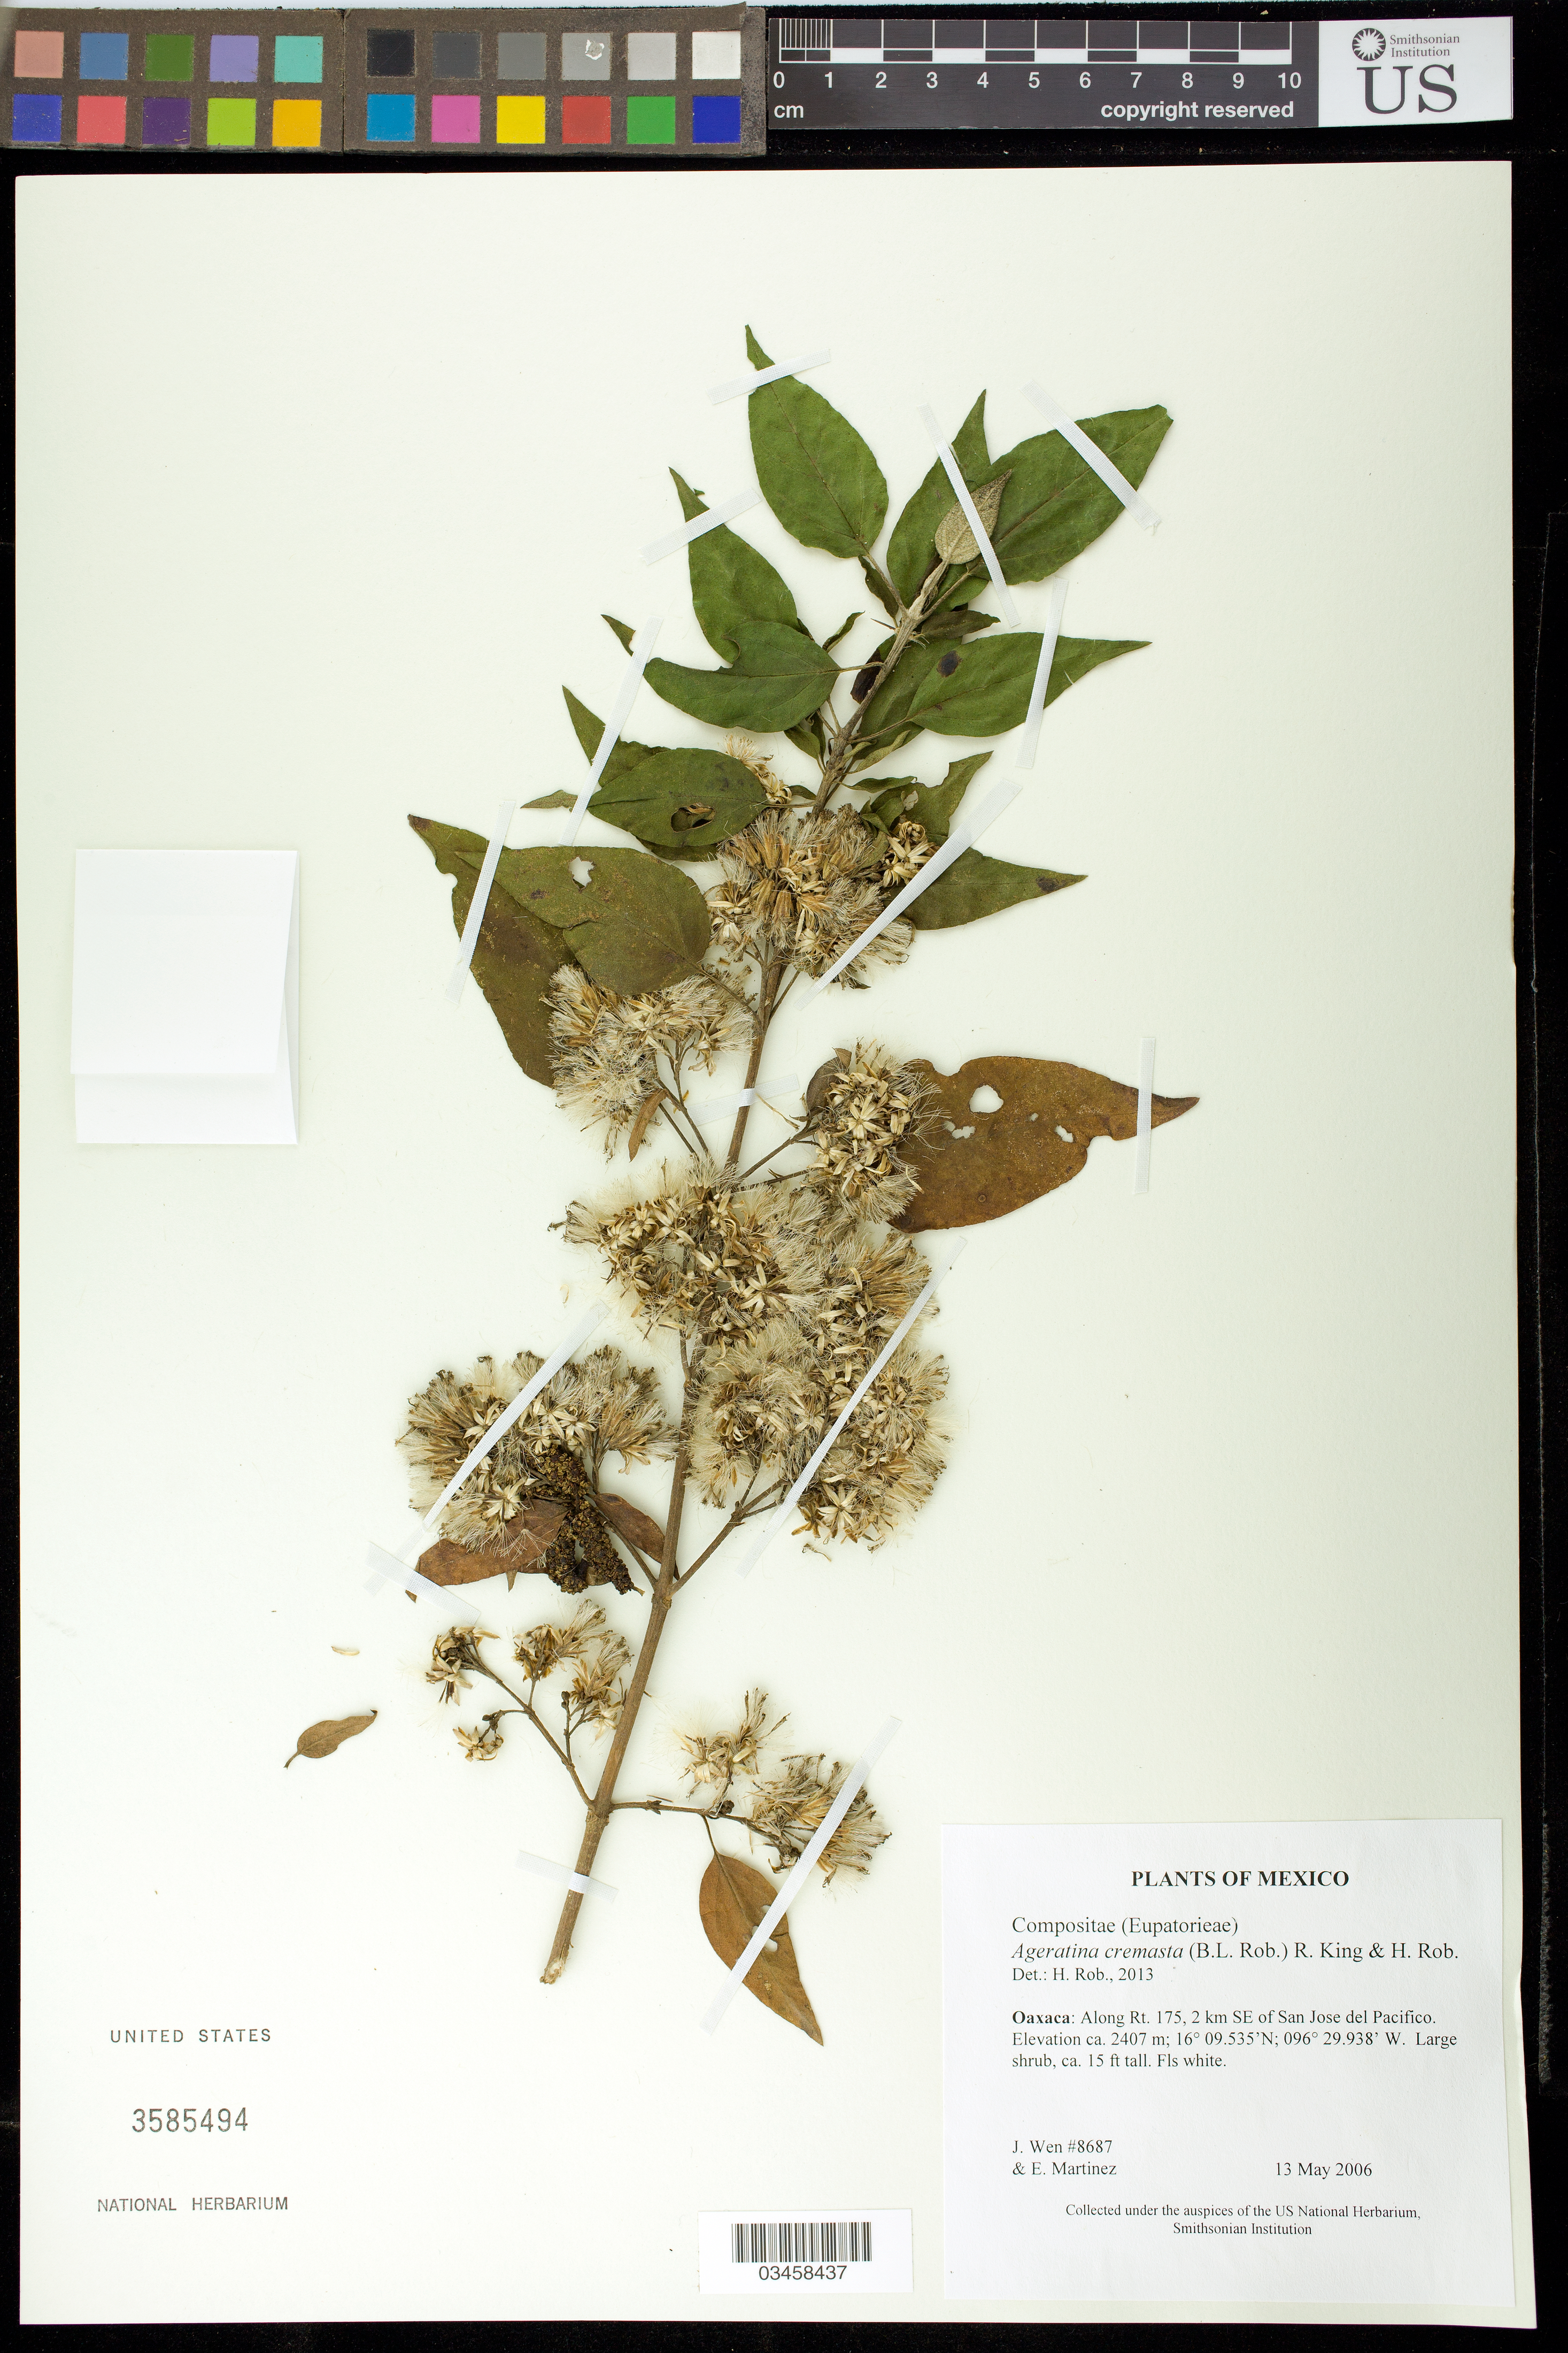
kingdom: Plantae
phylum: Tracheophyta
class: Magnoliopsida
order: Asterales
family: Asteraceae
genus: Ageratina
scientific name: Ageratina cremasta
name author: (B.L. Rob.) R.M. King & H. Rob.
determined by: Robinson, Harold E., (US)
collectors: J. Wen & E. Martínez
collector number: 8687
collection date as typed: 13 May 2006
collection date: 2006-05-13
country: Mexico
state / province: Oaxaca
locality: Along Rt. 175, 2 km SE of San Jose del Pacifico.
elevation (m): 2407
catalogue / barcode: US 3585494